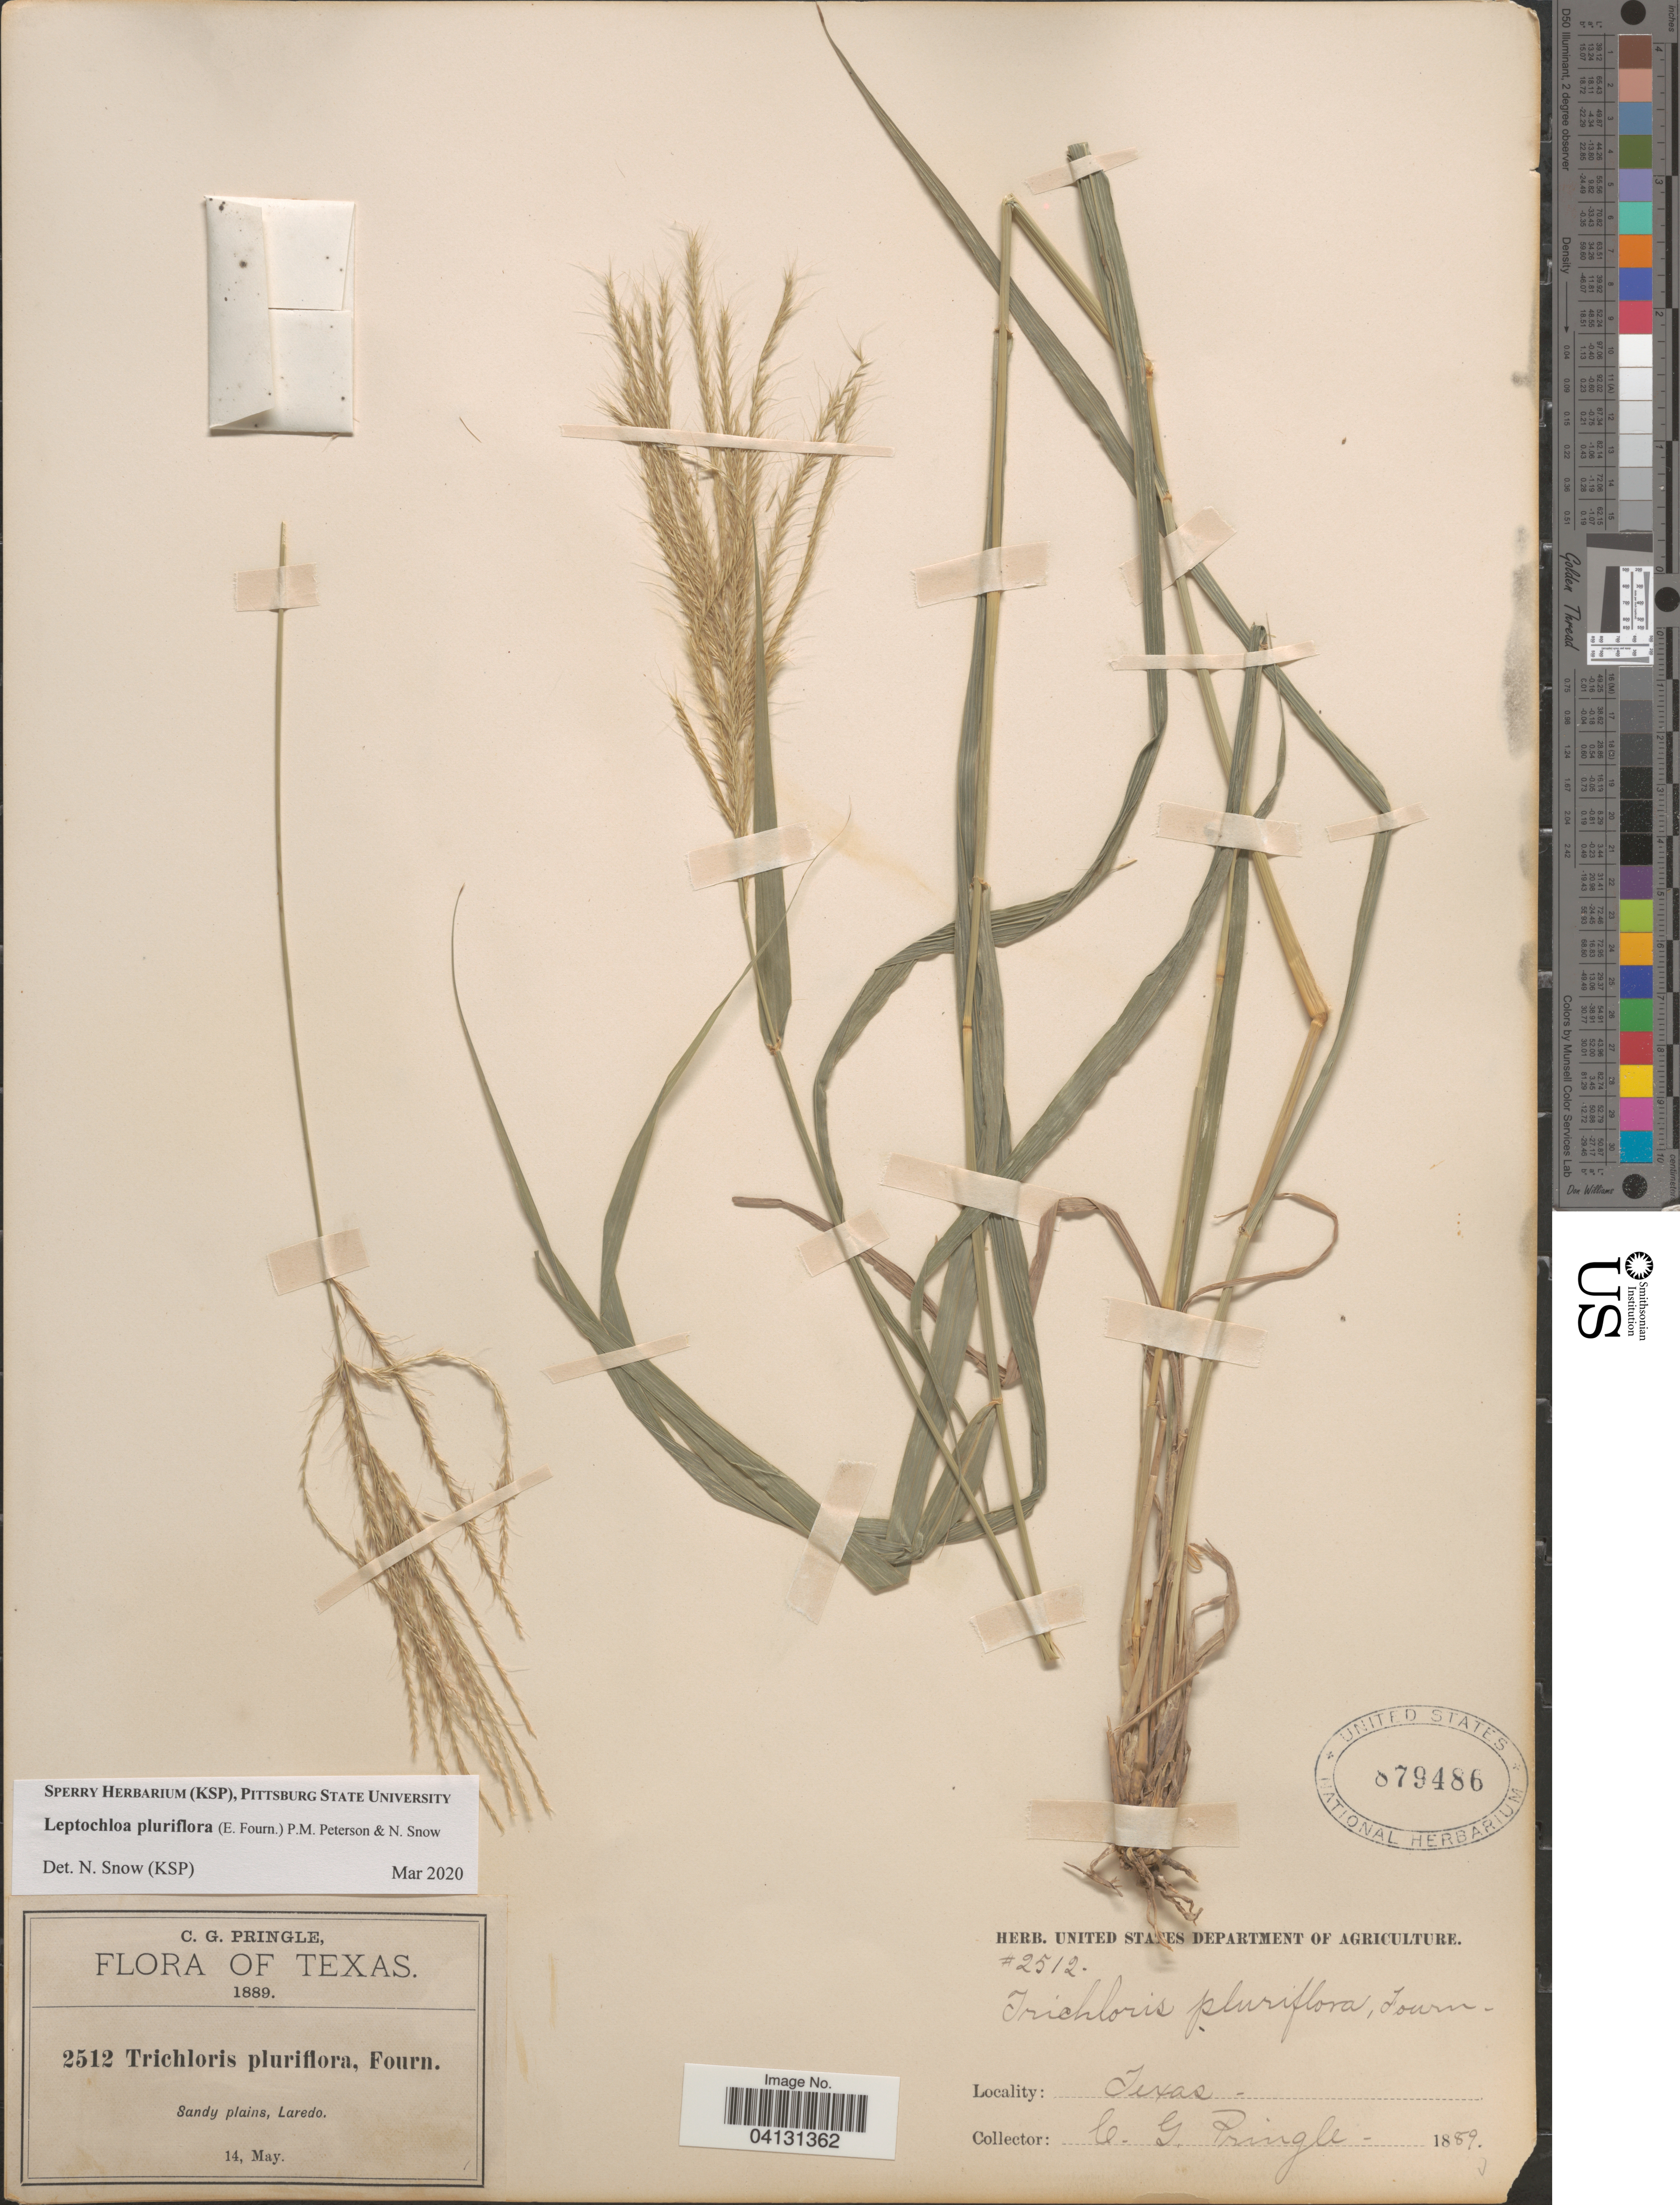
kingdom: Plantae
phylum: Tracheophyta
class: Liliopsida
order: Poales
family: Poaceae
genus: Leptochloa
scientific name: Leptochloa pluriflora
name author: (E. Fourn.) P.M. Peterson & N. Snow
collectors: C. G. Pringle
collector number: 2512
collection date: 1889-05-14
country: United States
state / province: Texas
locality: Laredo.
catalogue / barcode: US 879486